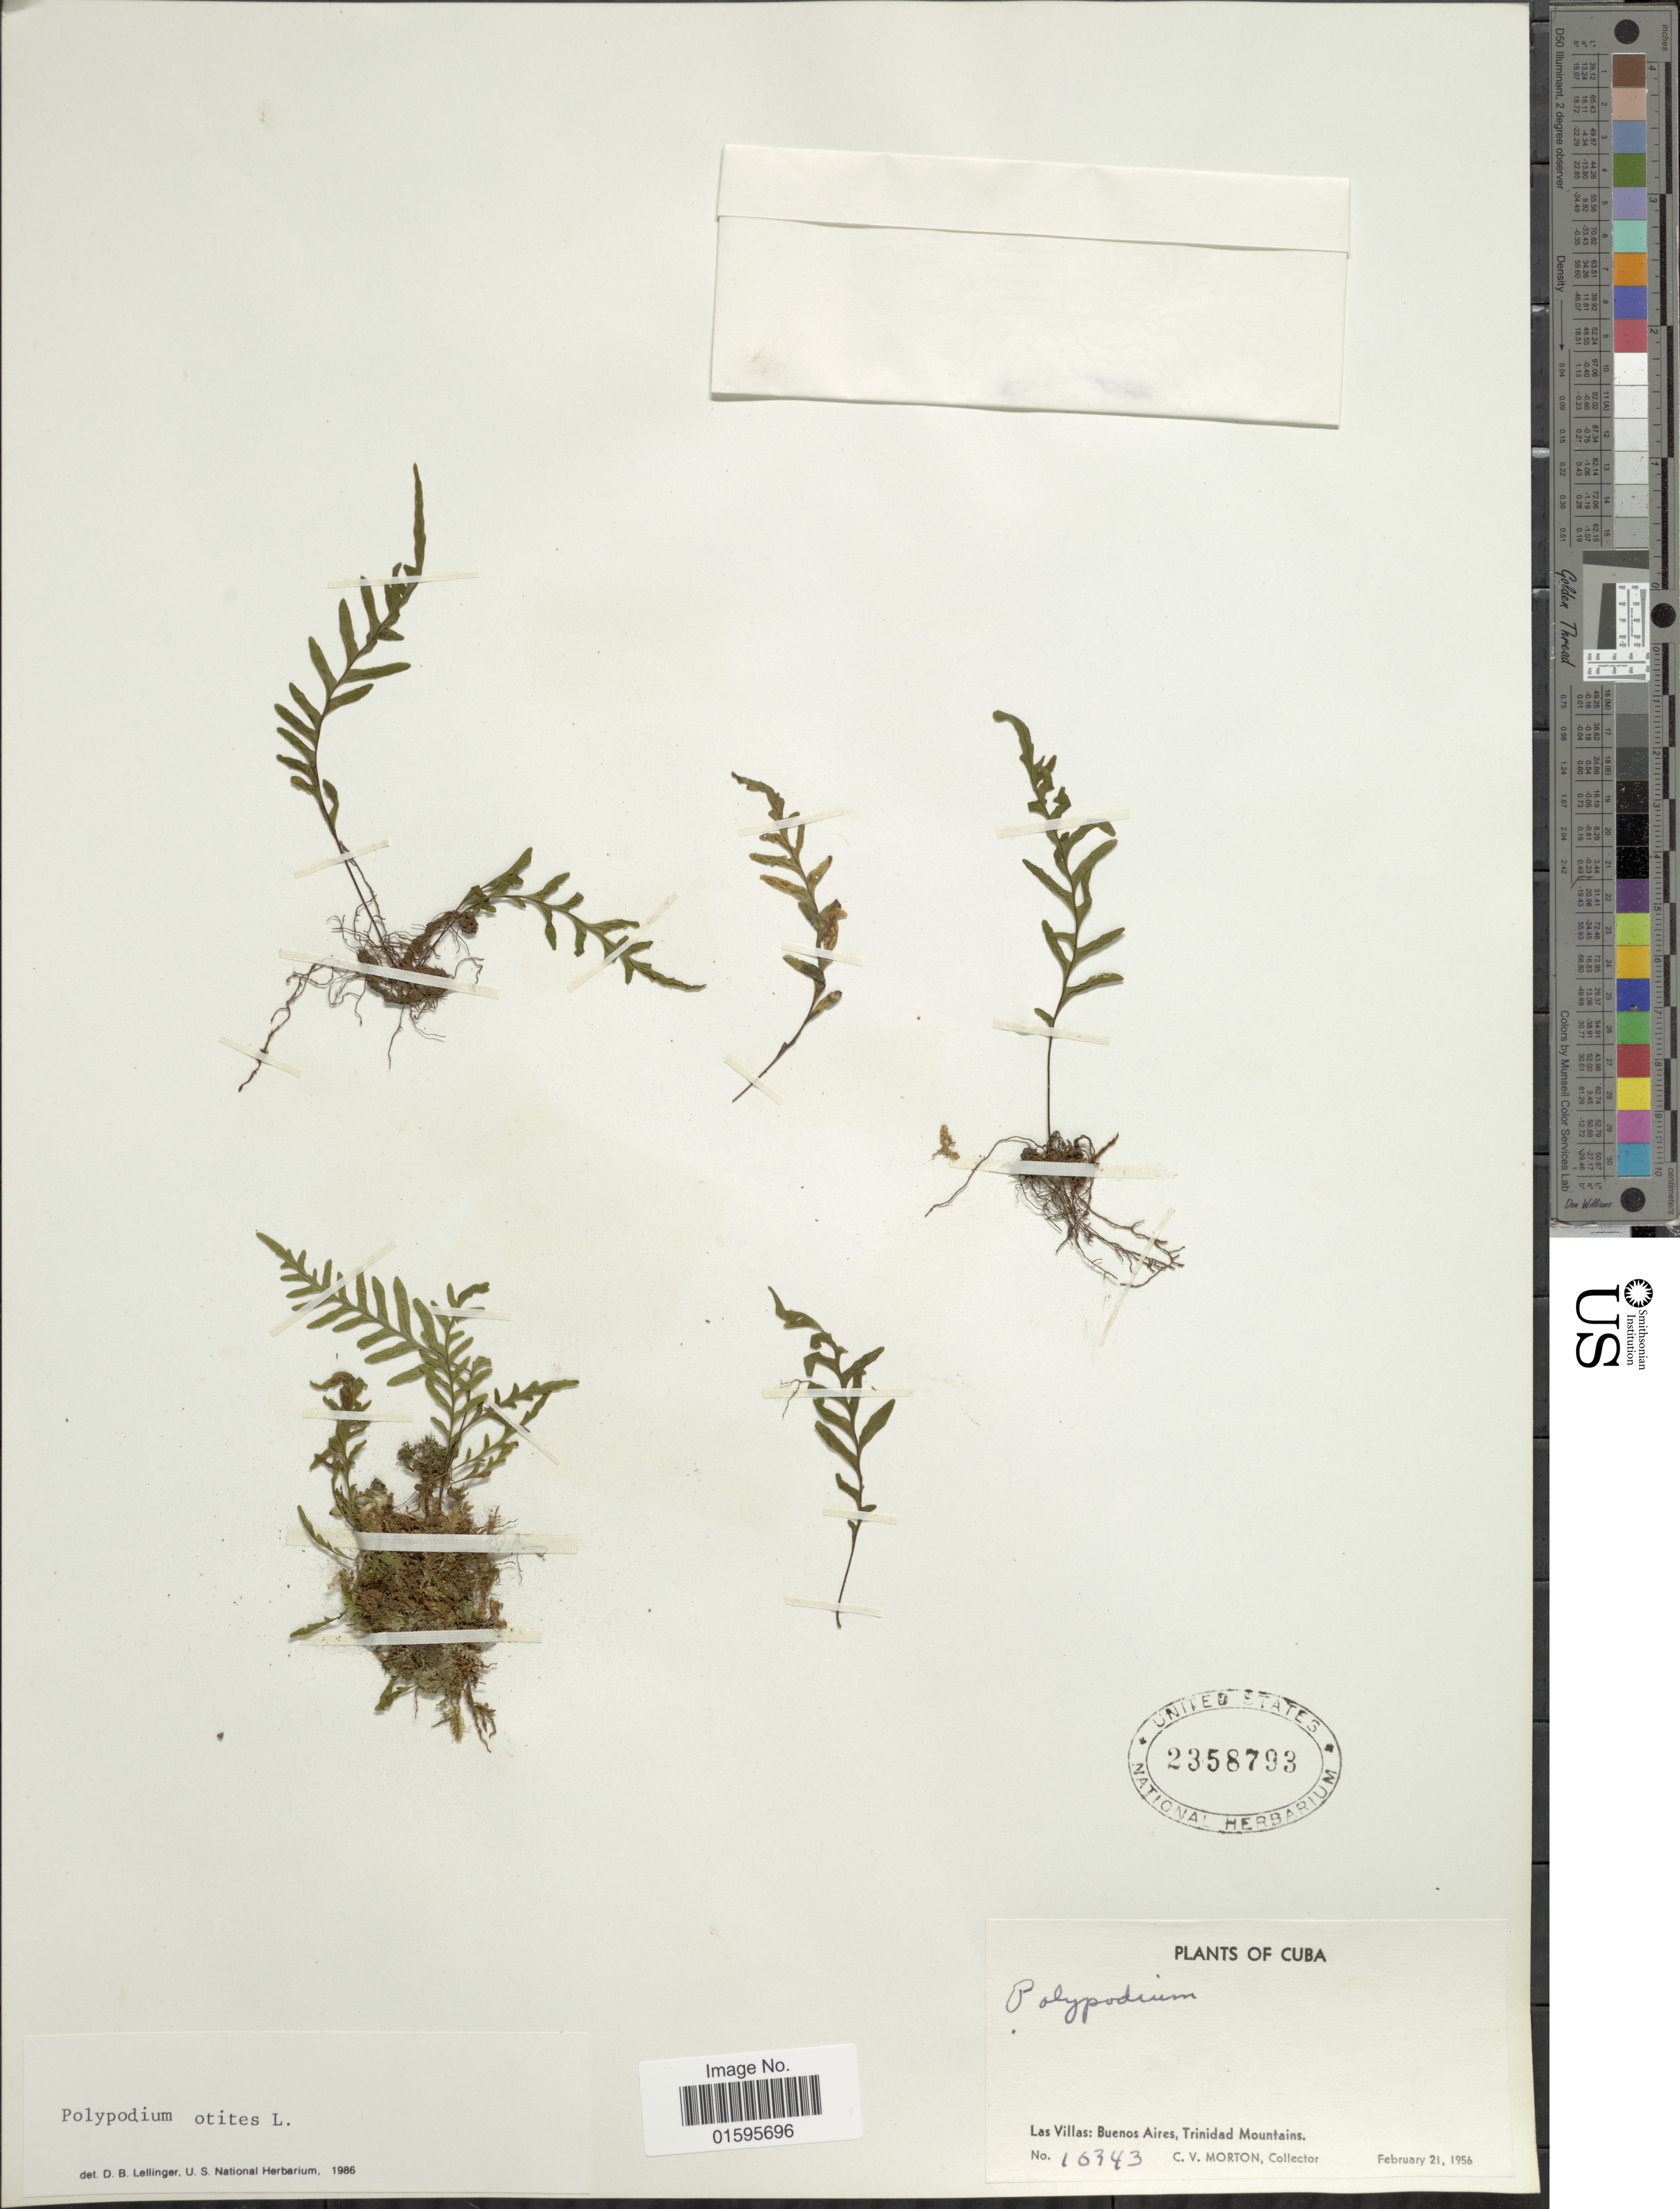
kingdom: Plantae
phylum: Tracheophyta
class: Polypodiopsida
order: Polypodiales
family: Polypodiaceae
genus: Polypodium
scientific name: Polypodium otites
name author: L.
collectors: C. V. Morton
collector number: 16343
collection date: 1956-02-21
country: Cuba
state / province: Las Villas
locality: Las Villas: Buenos Aires, Trinidad Mountains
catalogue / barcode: US 2358793